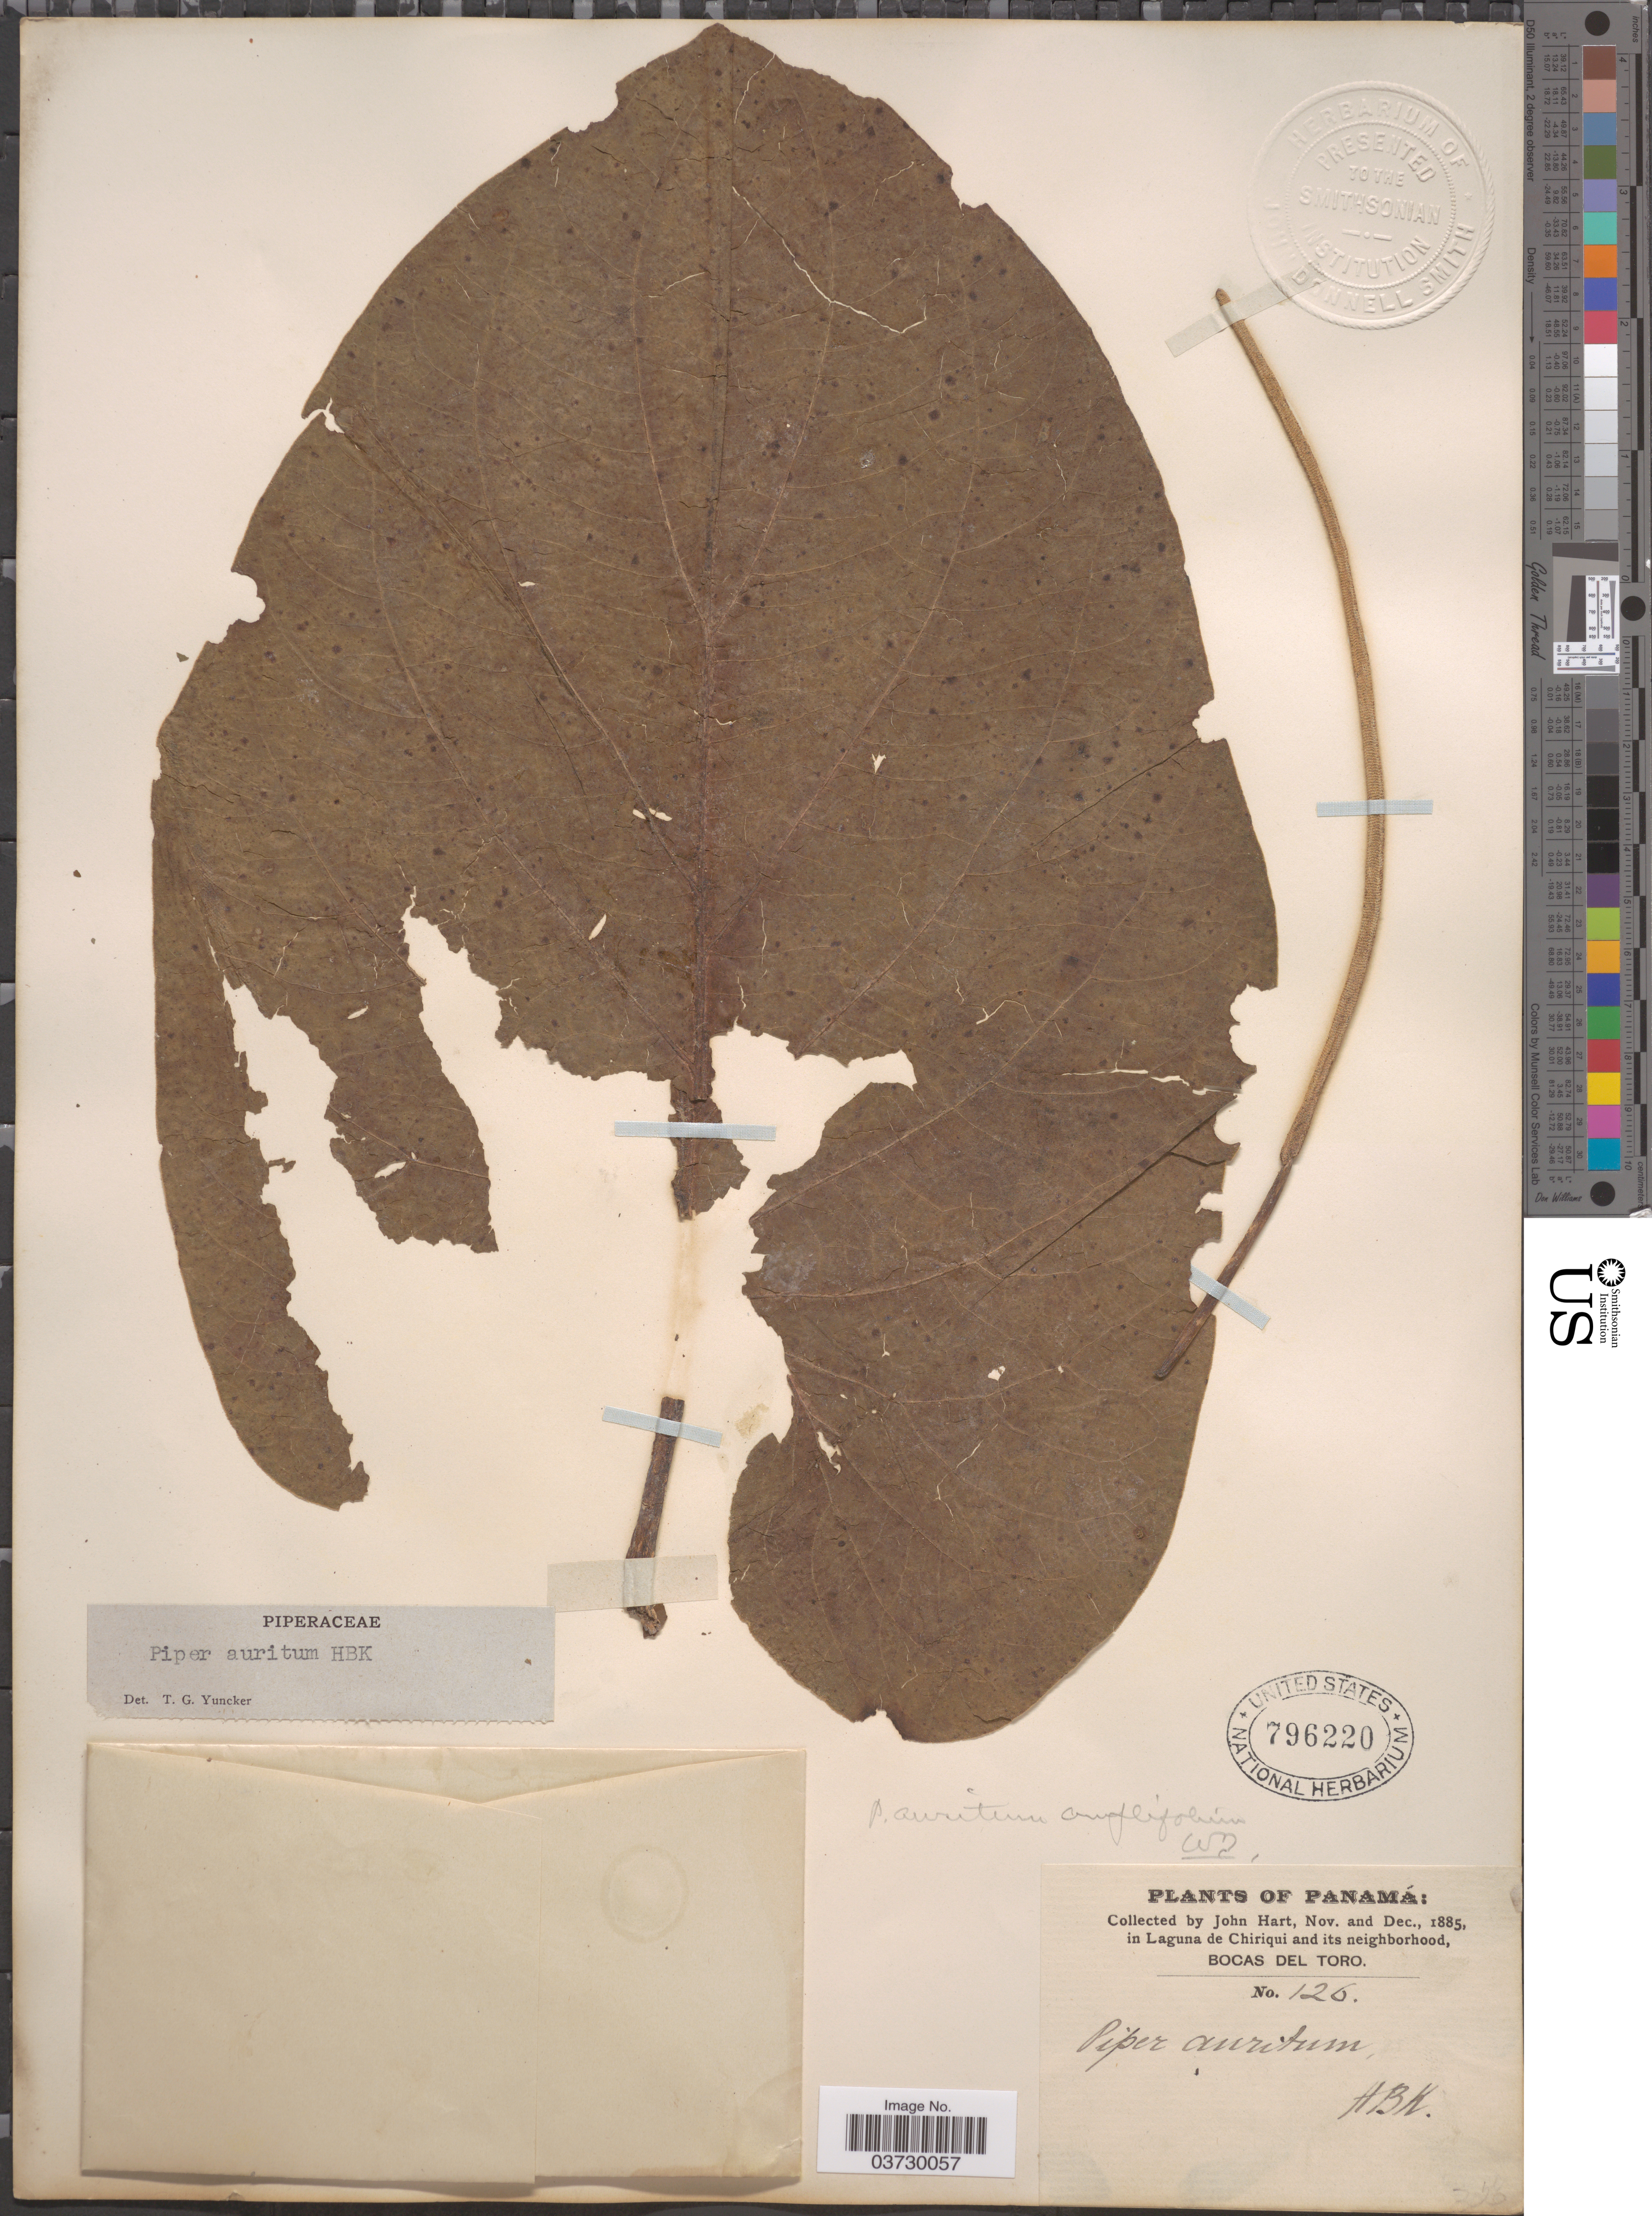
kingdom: Plantae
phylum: Tracheophyta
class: Magnoliopsida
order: Piperales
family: Piperaceae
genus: Piper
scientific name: Piper auritum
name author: Kunth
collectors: J. H. Hart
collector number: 126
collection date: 1885-11/1885-12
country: Panama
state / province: Bocas del Toro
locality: In Laguna de Chiriqui and its neighborhood.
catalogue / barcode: US 796220